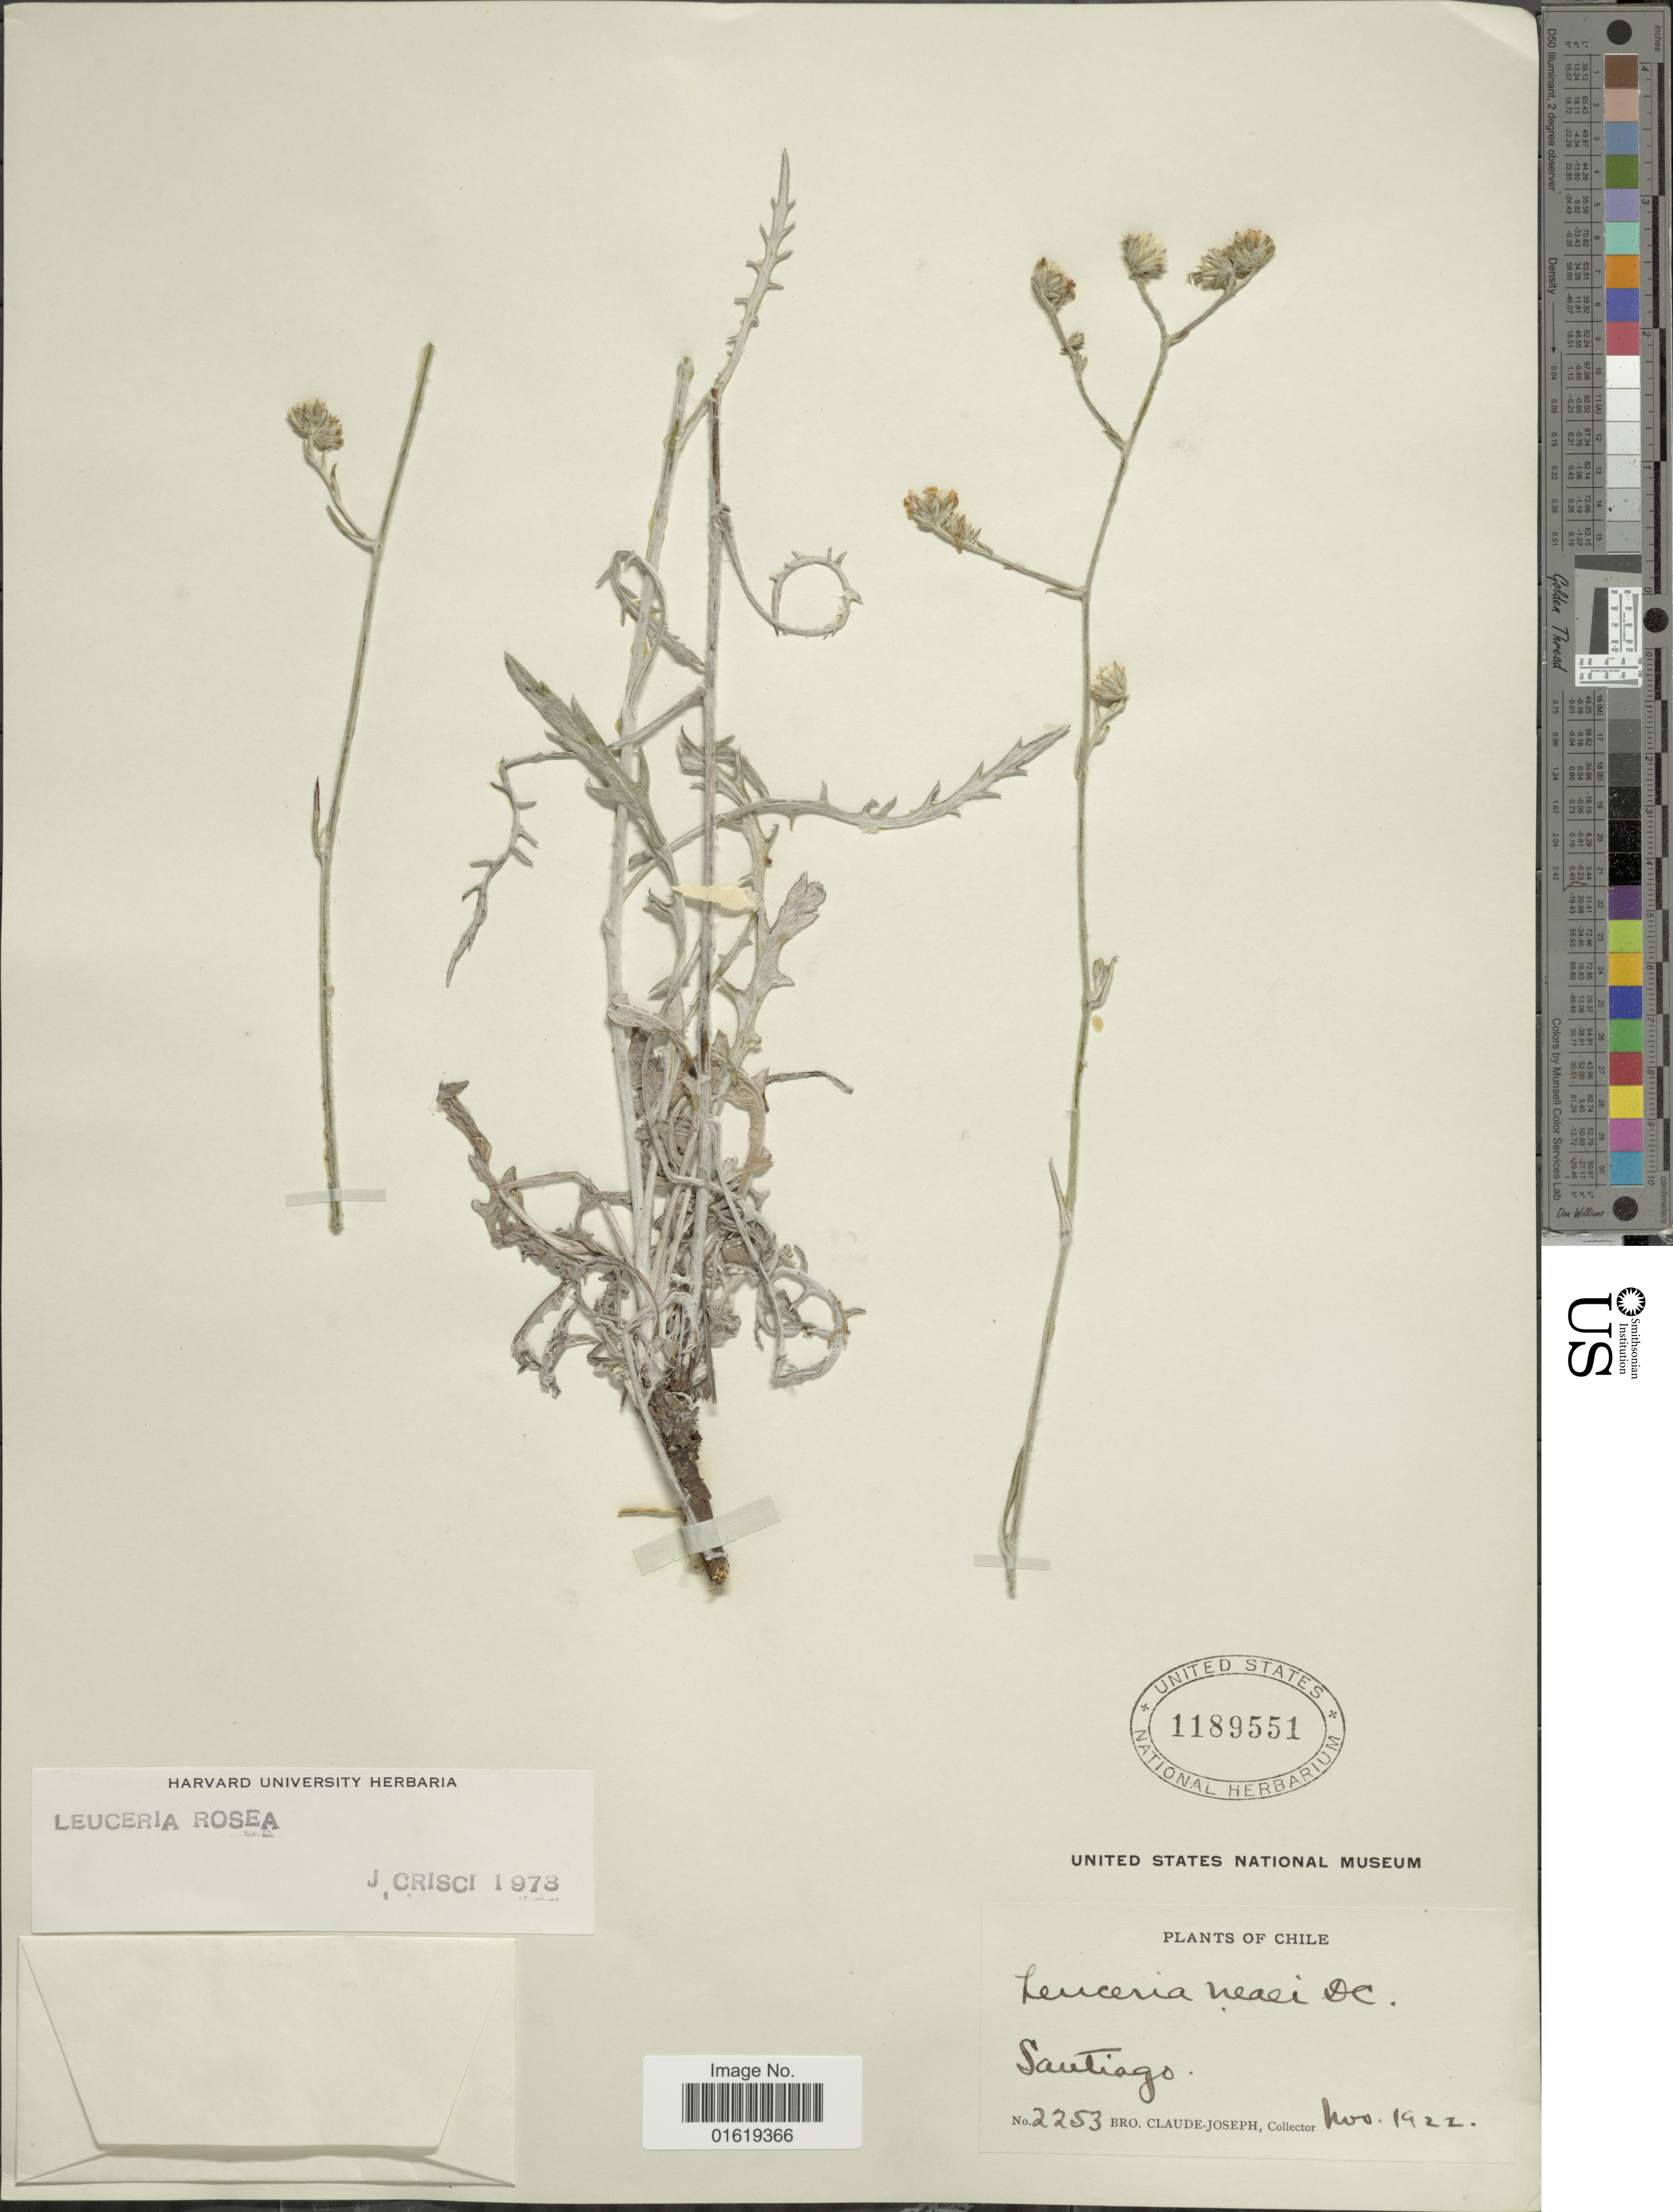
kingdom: Plantae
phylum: Tracheophyta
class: Magnoliopsida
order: Asterales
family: Asteraceae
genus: Leucheria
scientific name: Leucheria rosea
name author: Poepp. ex Less.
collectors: Bro. Claude-Joseph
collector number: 2253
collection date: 1922-11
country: Chile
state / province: Región Metropolitana (RM)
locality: Santiago.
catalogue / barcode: US 1189551